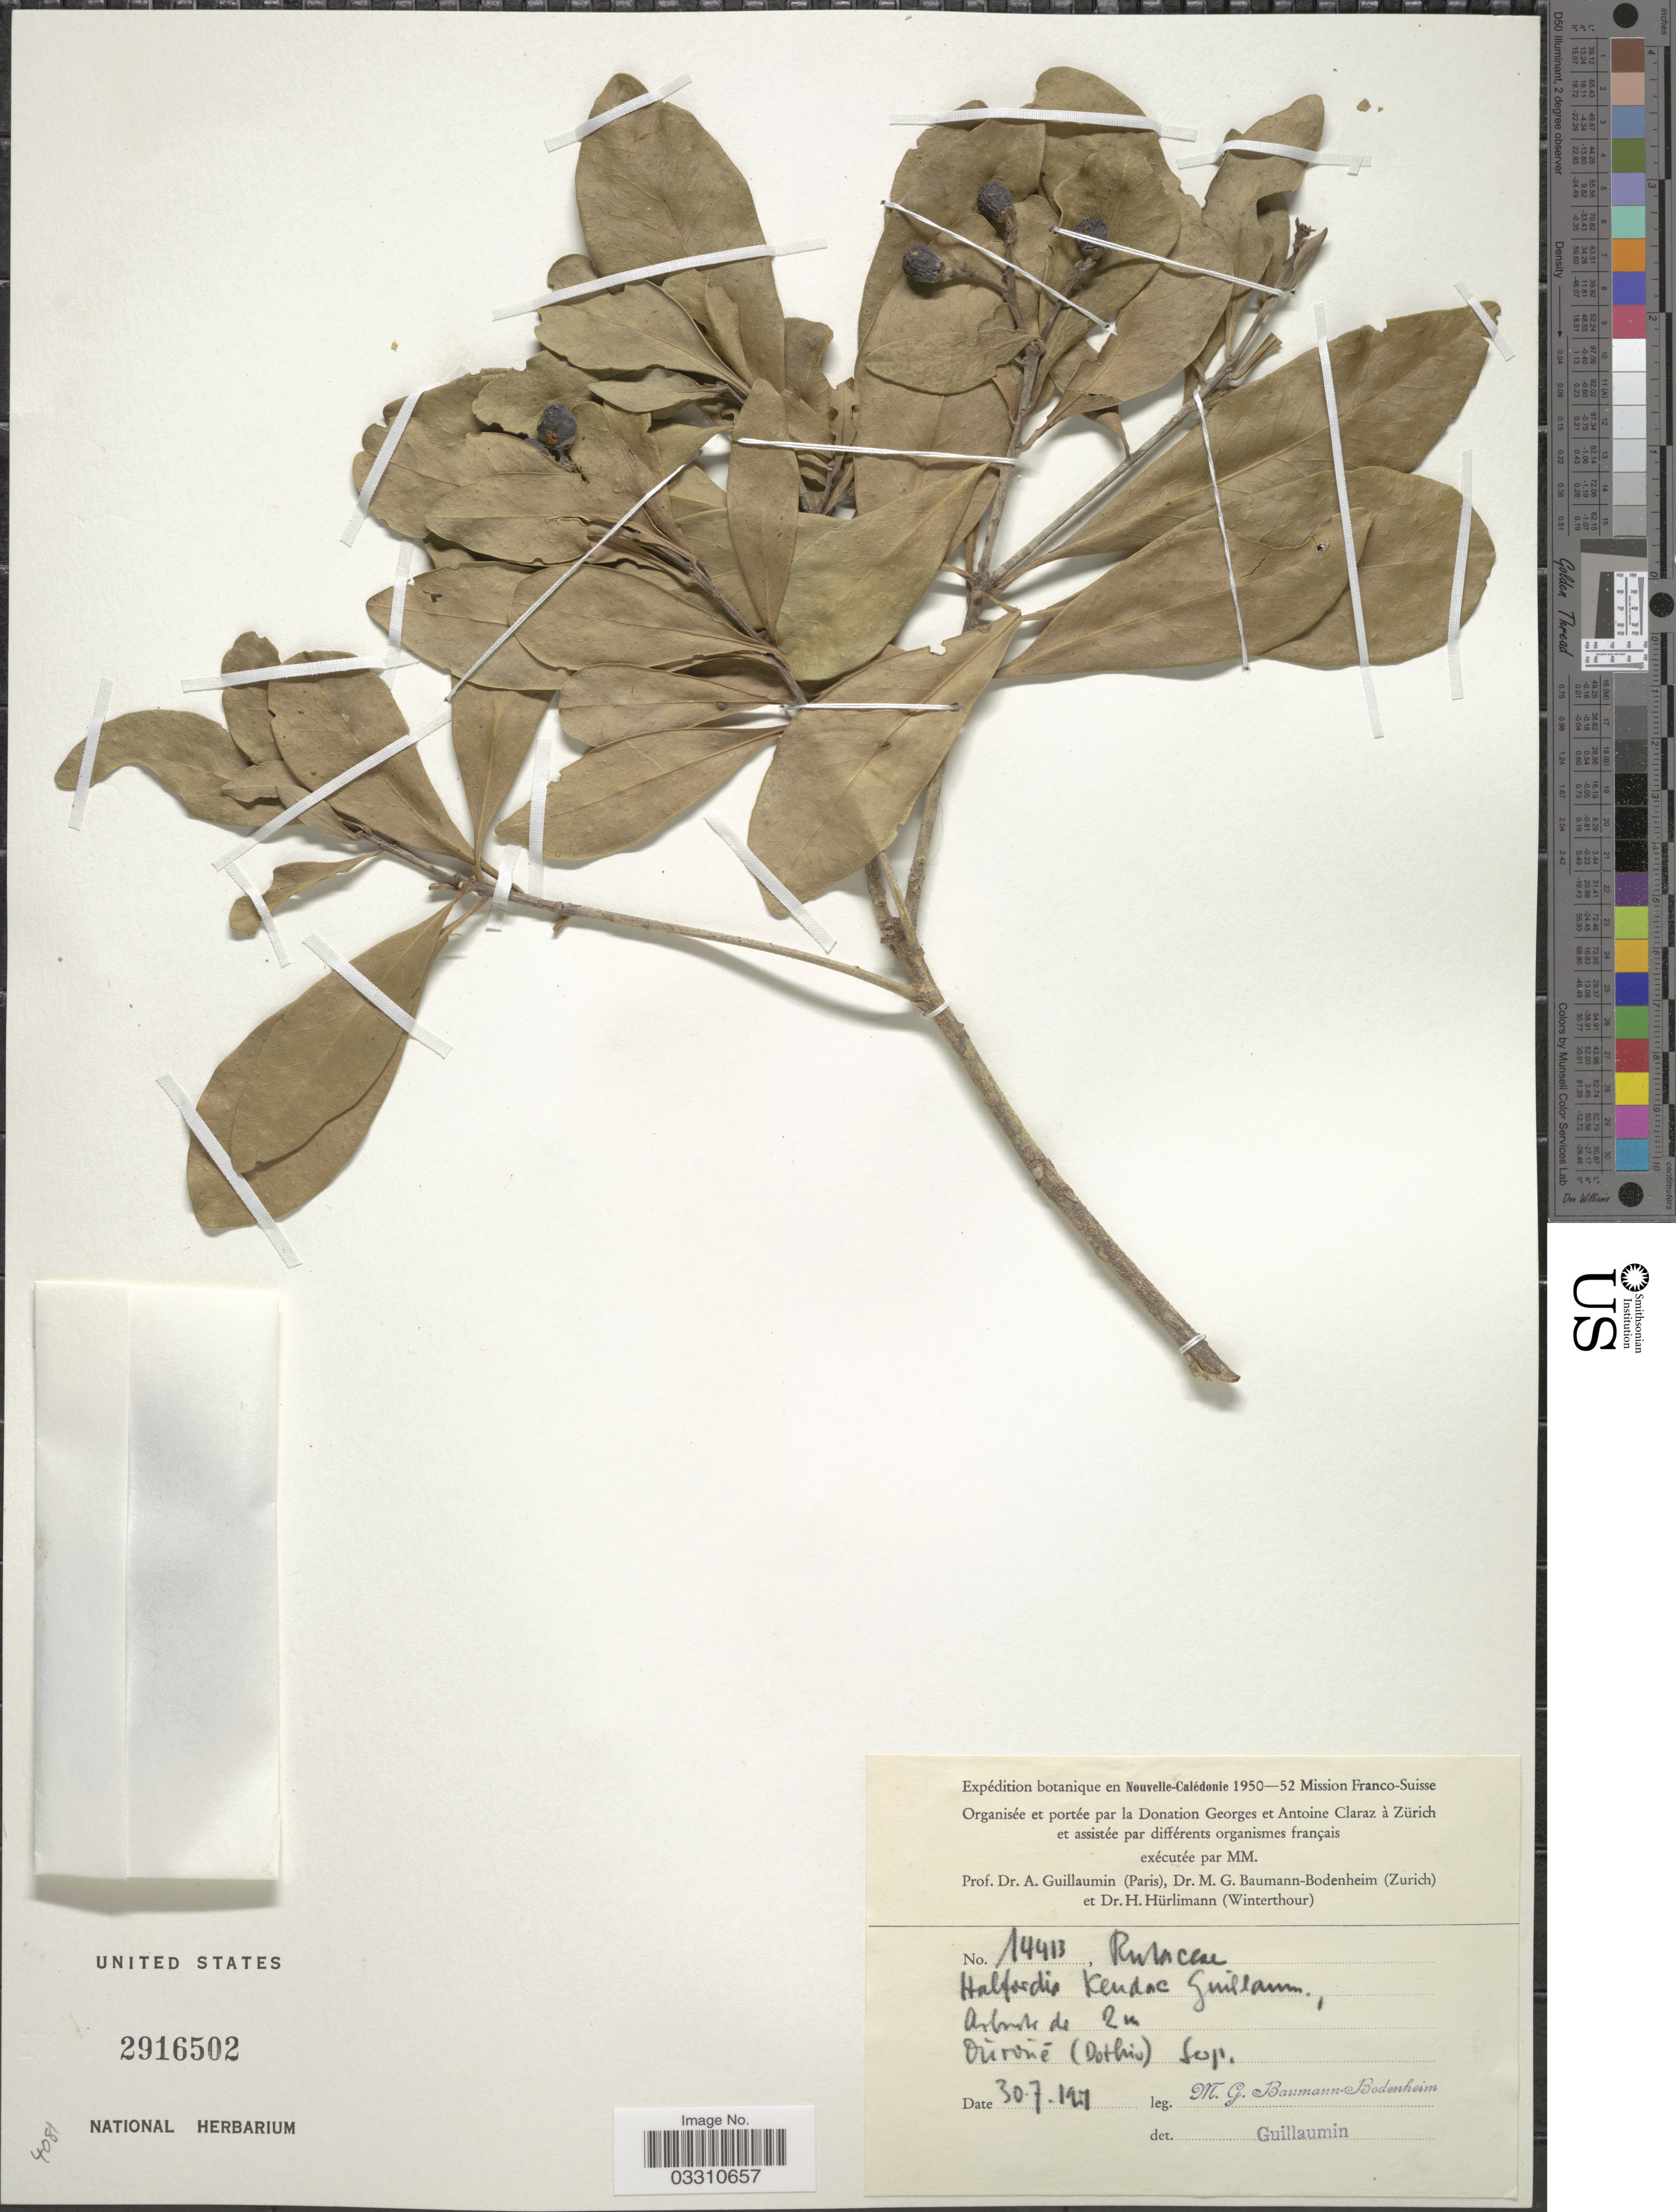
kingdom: Plantae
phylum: Tracheophyta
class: Magnoliopsida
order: Sapindales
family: Rutaceae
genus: Halfordia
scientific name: Halfordia kendack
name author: (Montrouz.) Guillaumin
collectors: M. G. Baumann-Bodenheim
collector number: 14413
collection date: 1951-07-30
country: New Caledonia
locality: Ouroue (Dothio) Sop.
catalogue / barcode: US 2916502